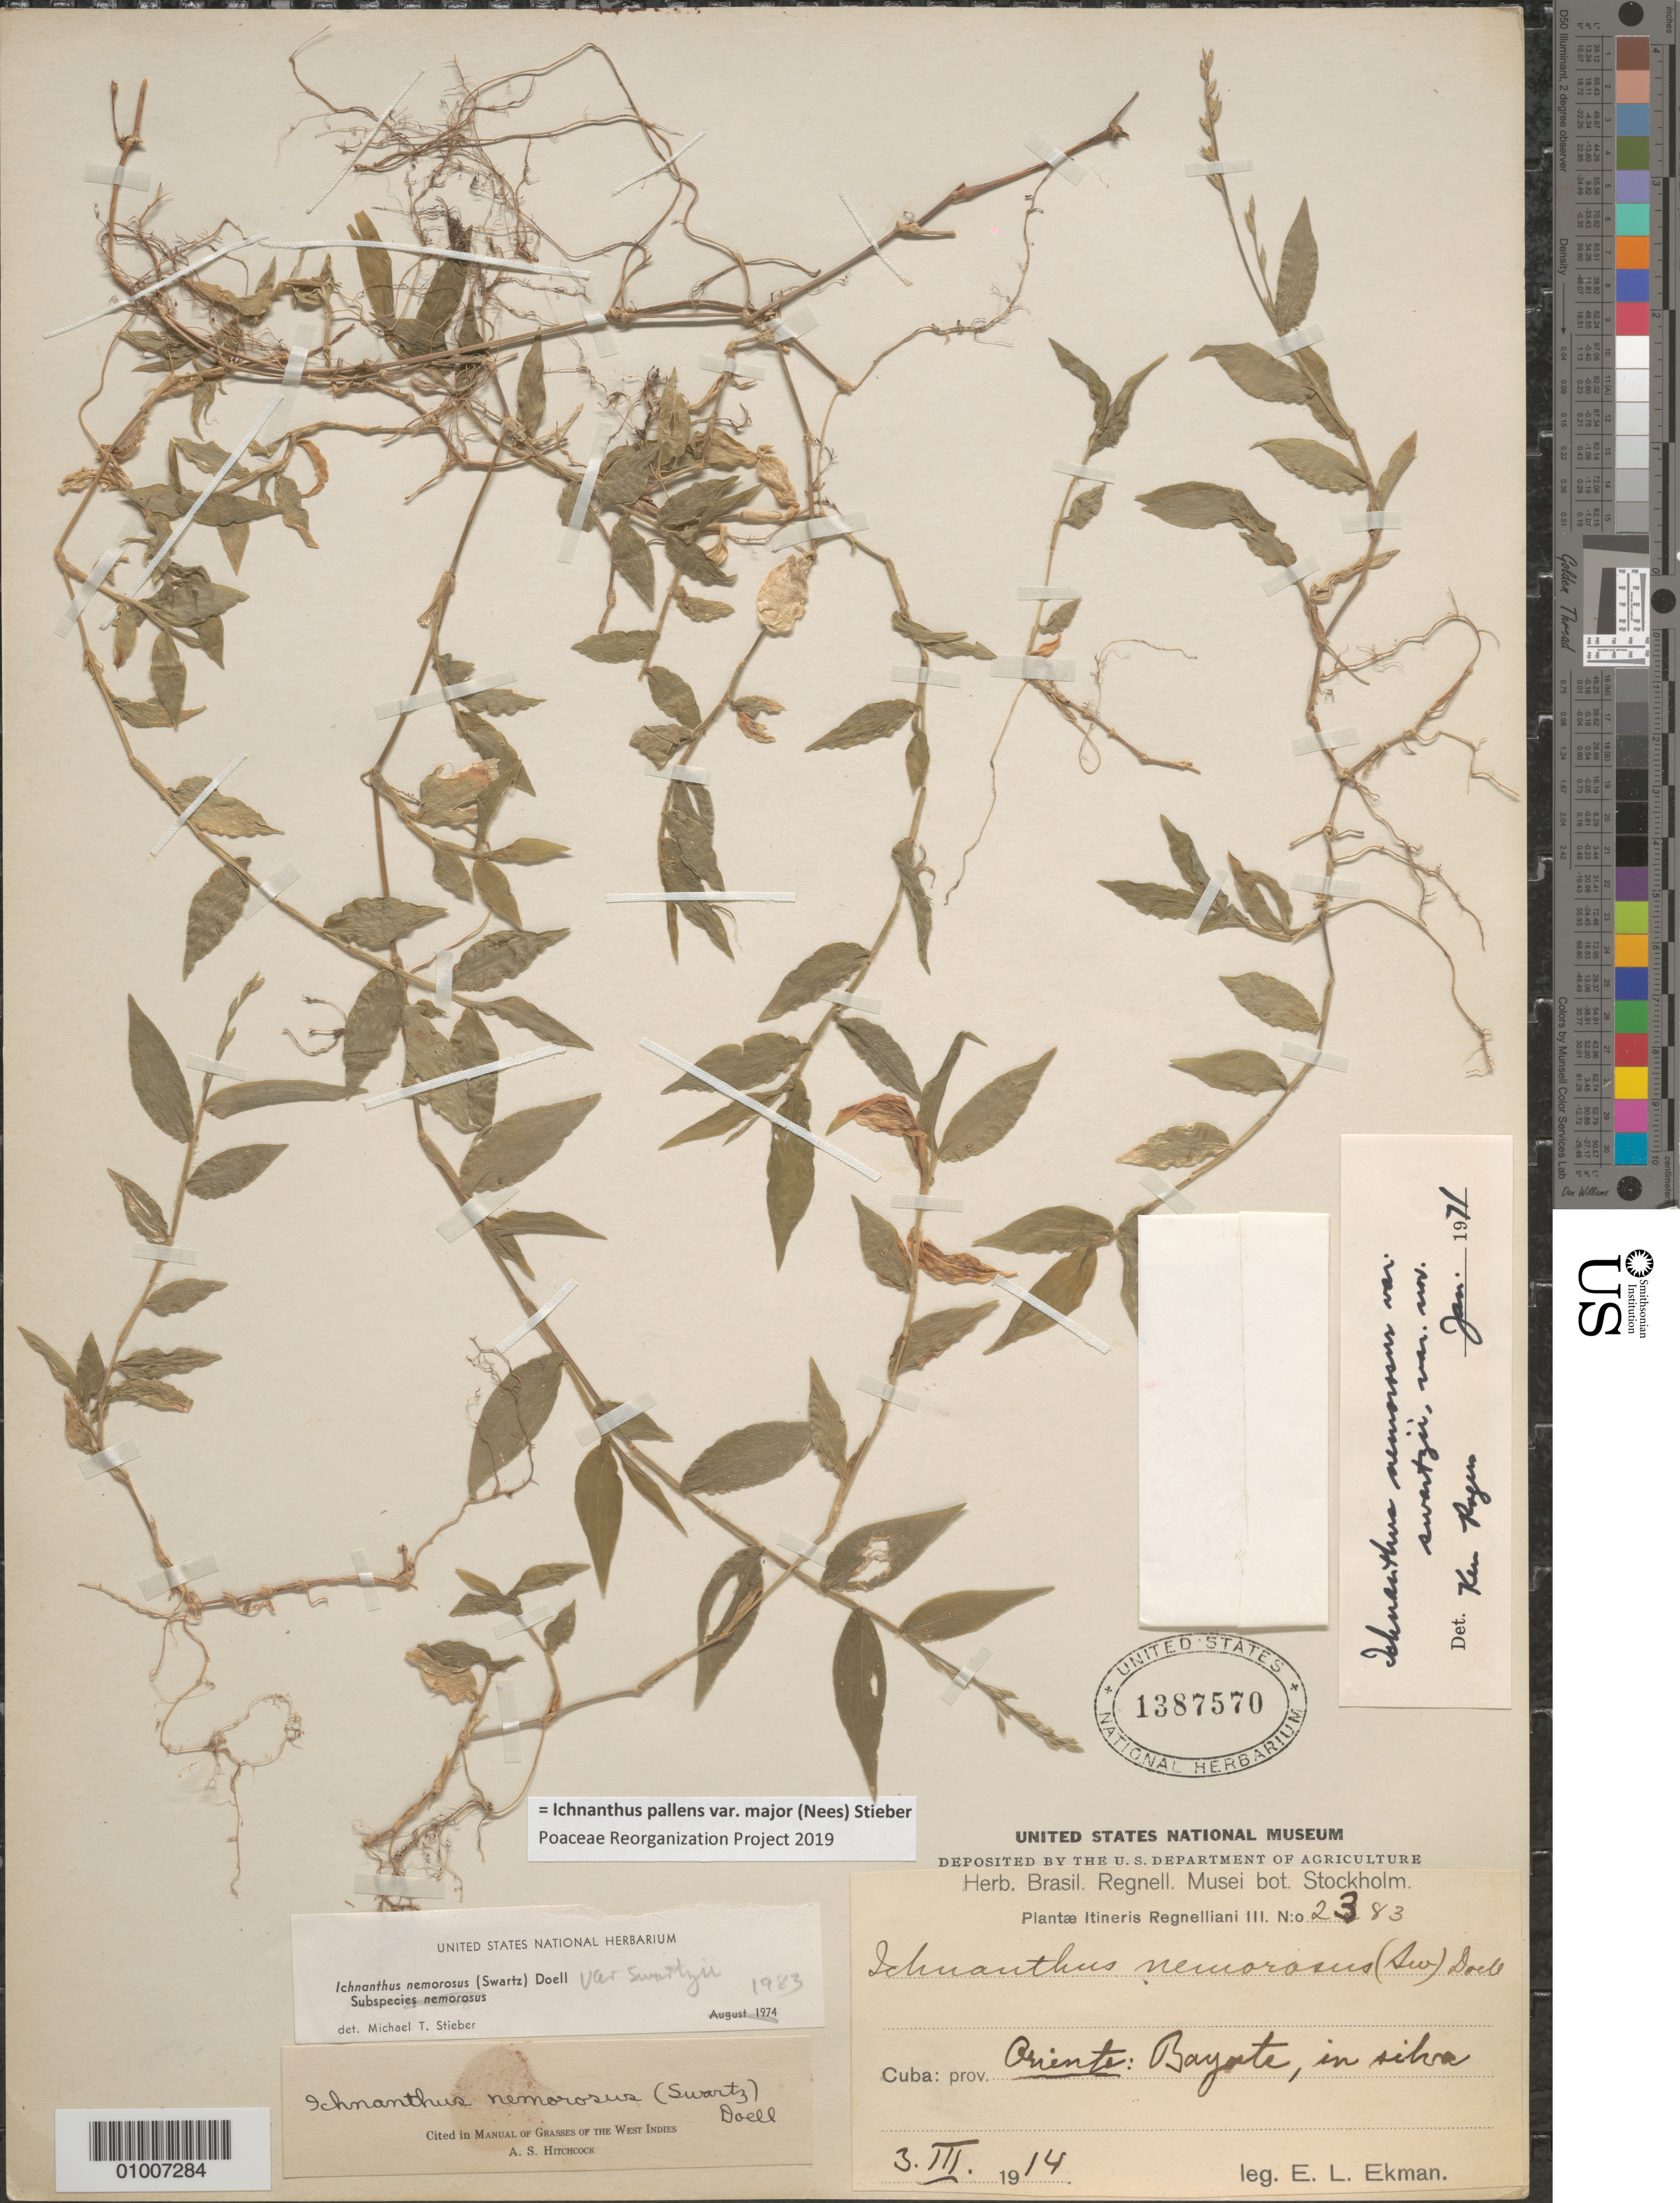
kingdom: Plantae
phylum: Tracheophyta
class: Liliopsida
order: Poales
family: Poaceae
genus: Ichnanthus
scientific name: Ichnanthus nemorosus var. swartzii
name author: K.E. Rogers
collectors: E. L. Ekman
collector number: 2383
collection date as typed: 03 Mar 1914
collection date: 1914-03-03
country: Cuba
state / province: Oriente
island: Cuba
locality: Bayate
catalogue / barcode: US 1387570